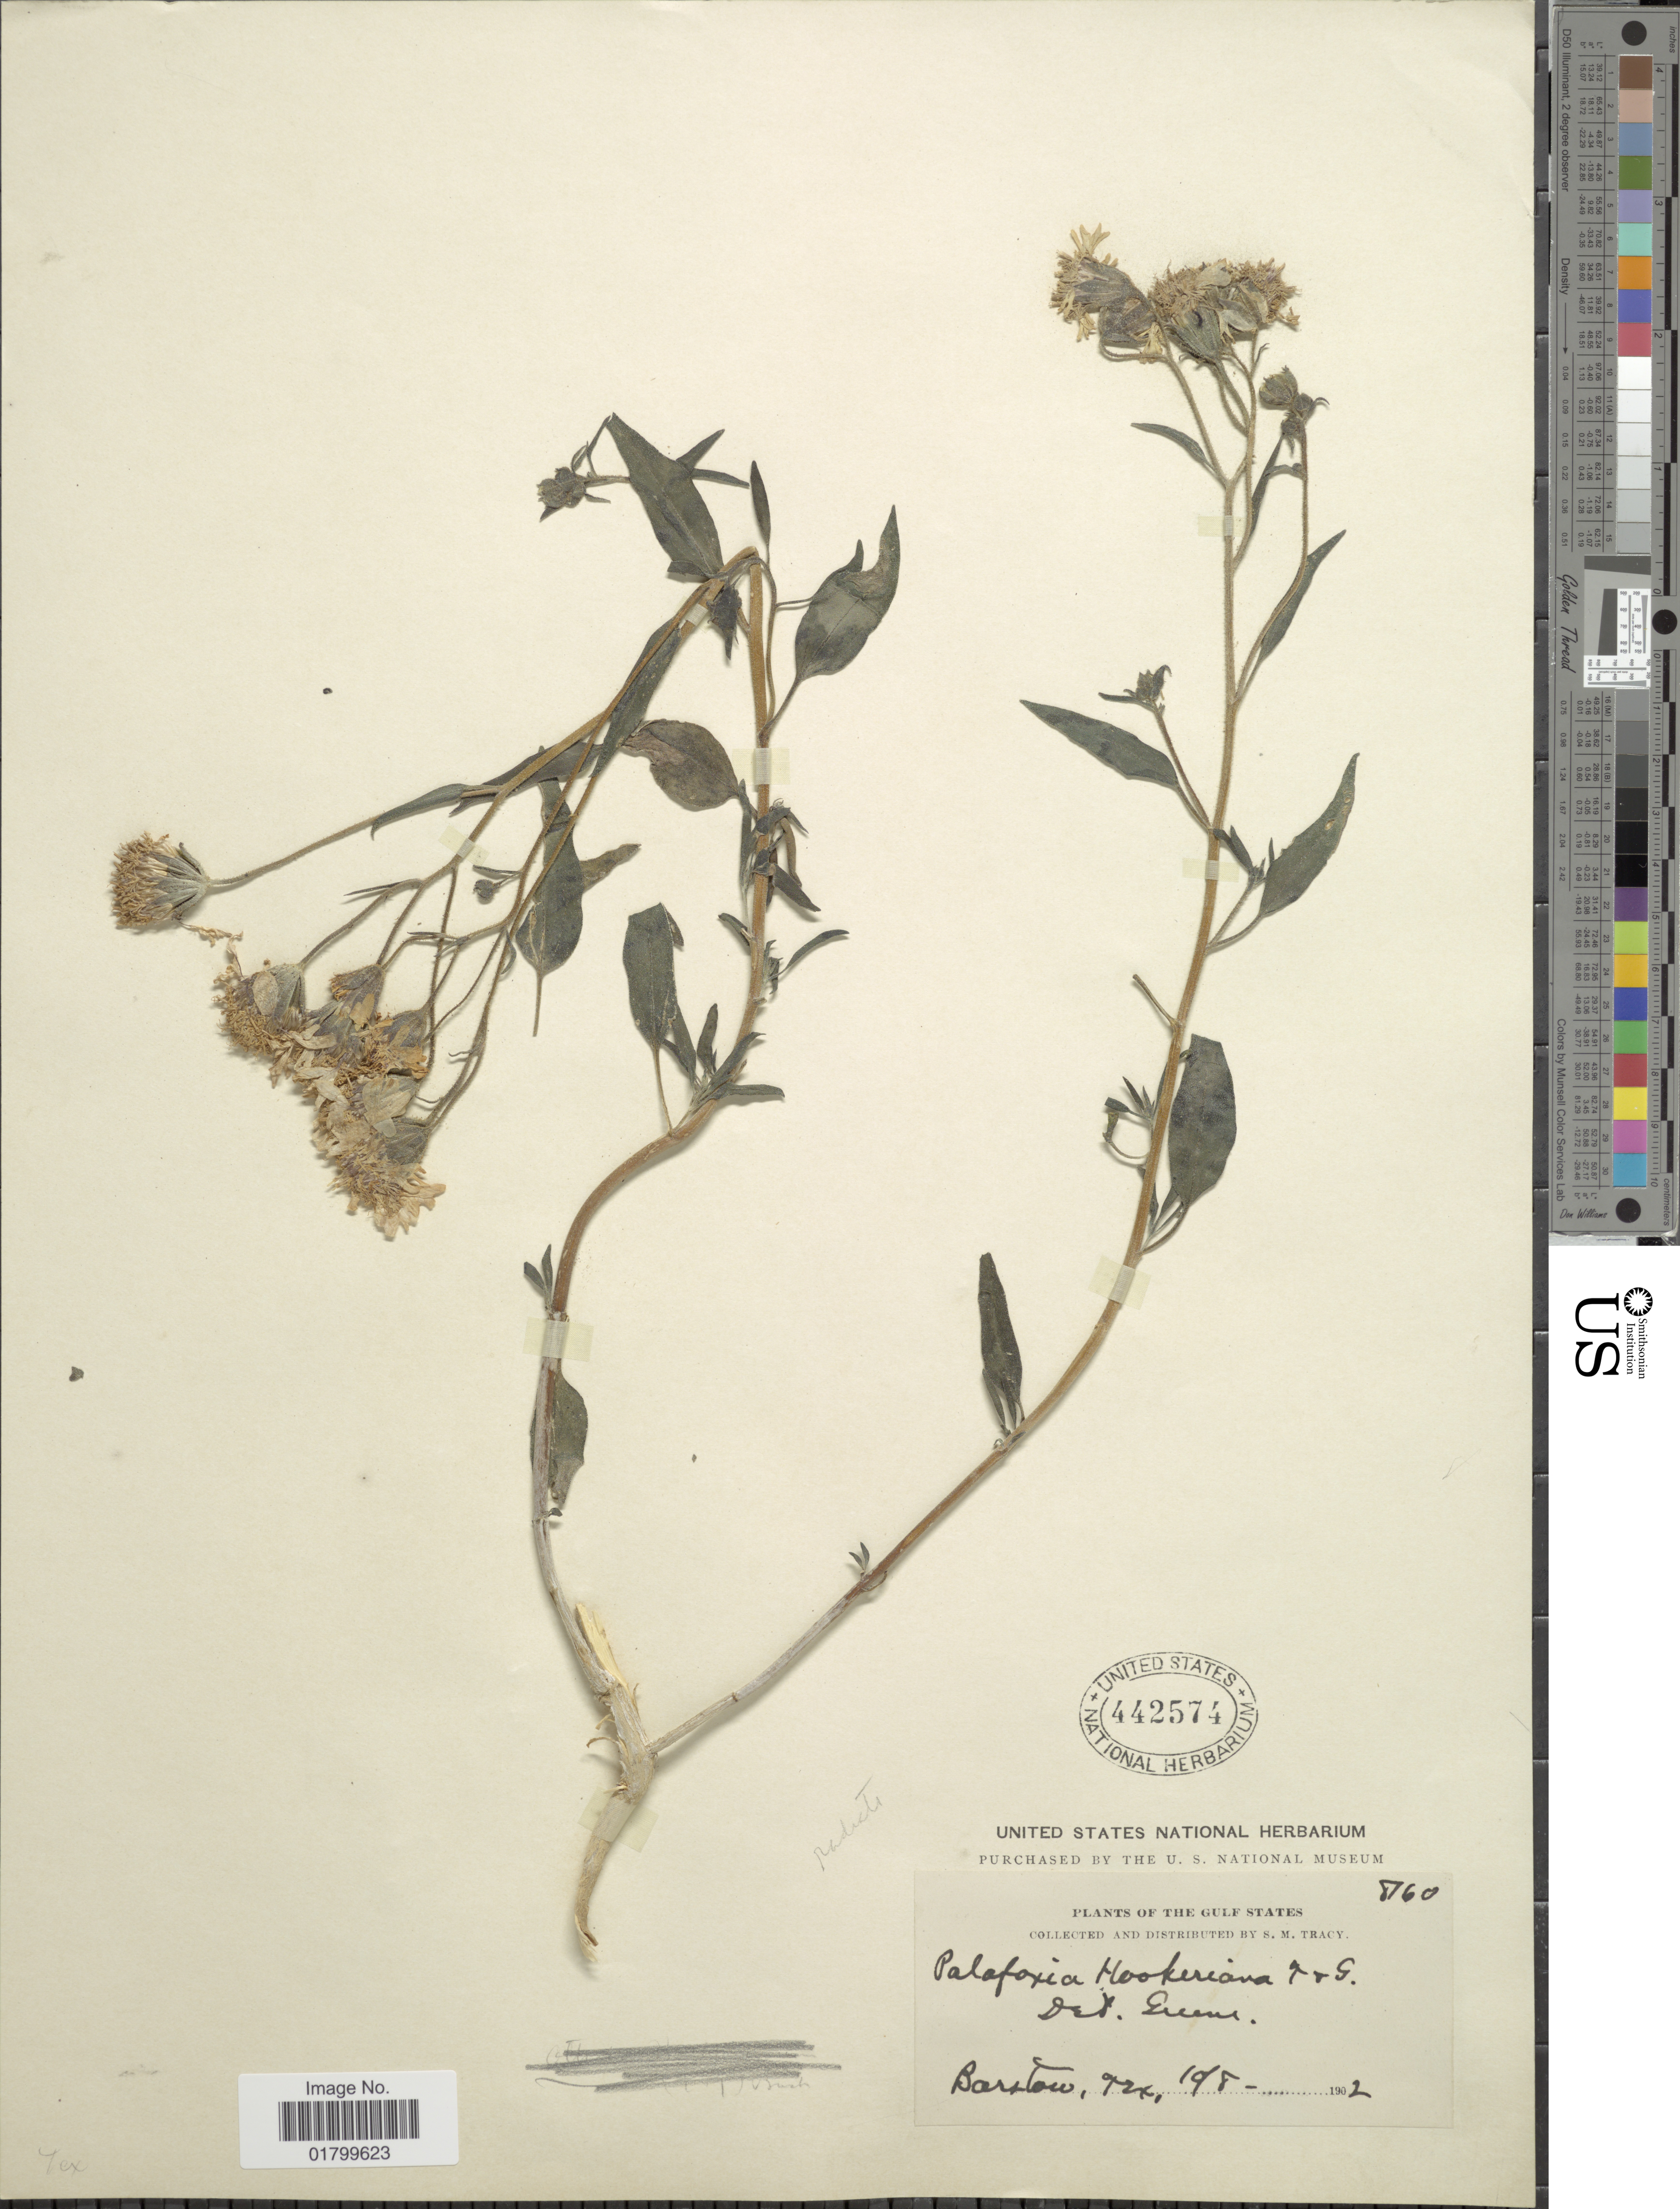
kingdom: Plantae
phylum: Tracheophyta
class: Magnoliopsida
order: Asterales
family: Asteraceae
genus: Palafoxia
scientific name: Palafoxia hookeriana var. minor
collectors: S. M. Tracy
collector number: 8160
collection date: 1902-10-08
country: United States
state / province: Texas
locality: The Gulf States, Barstow, Tex.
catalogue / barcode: US 442574